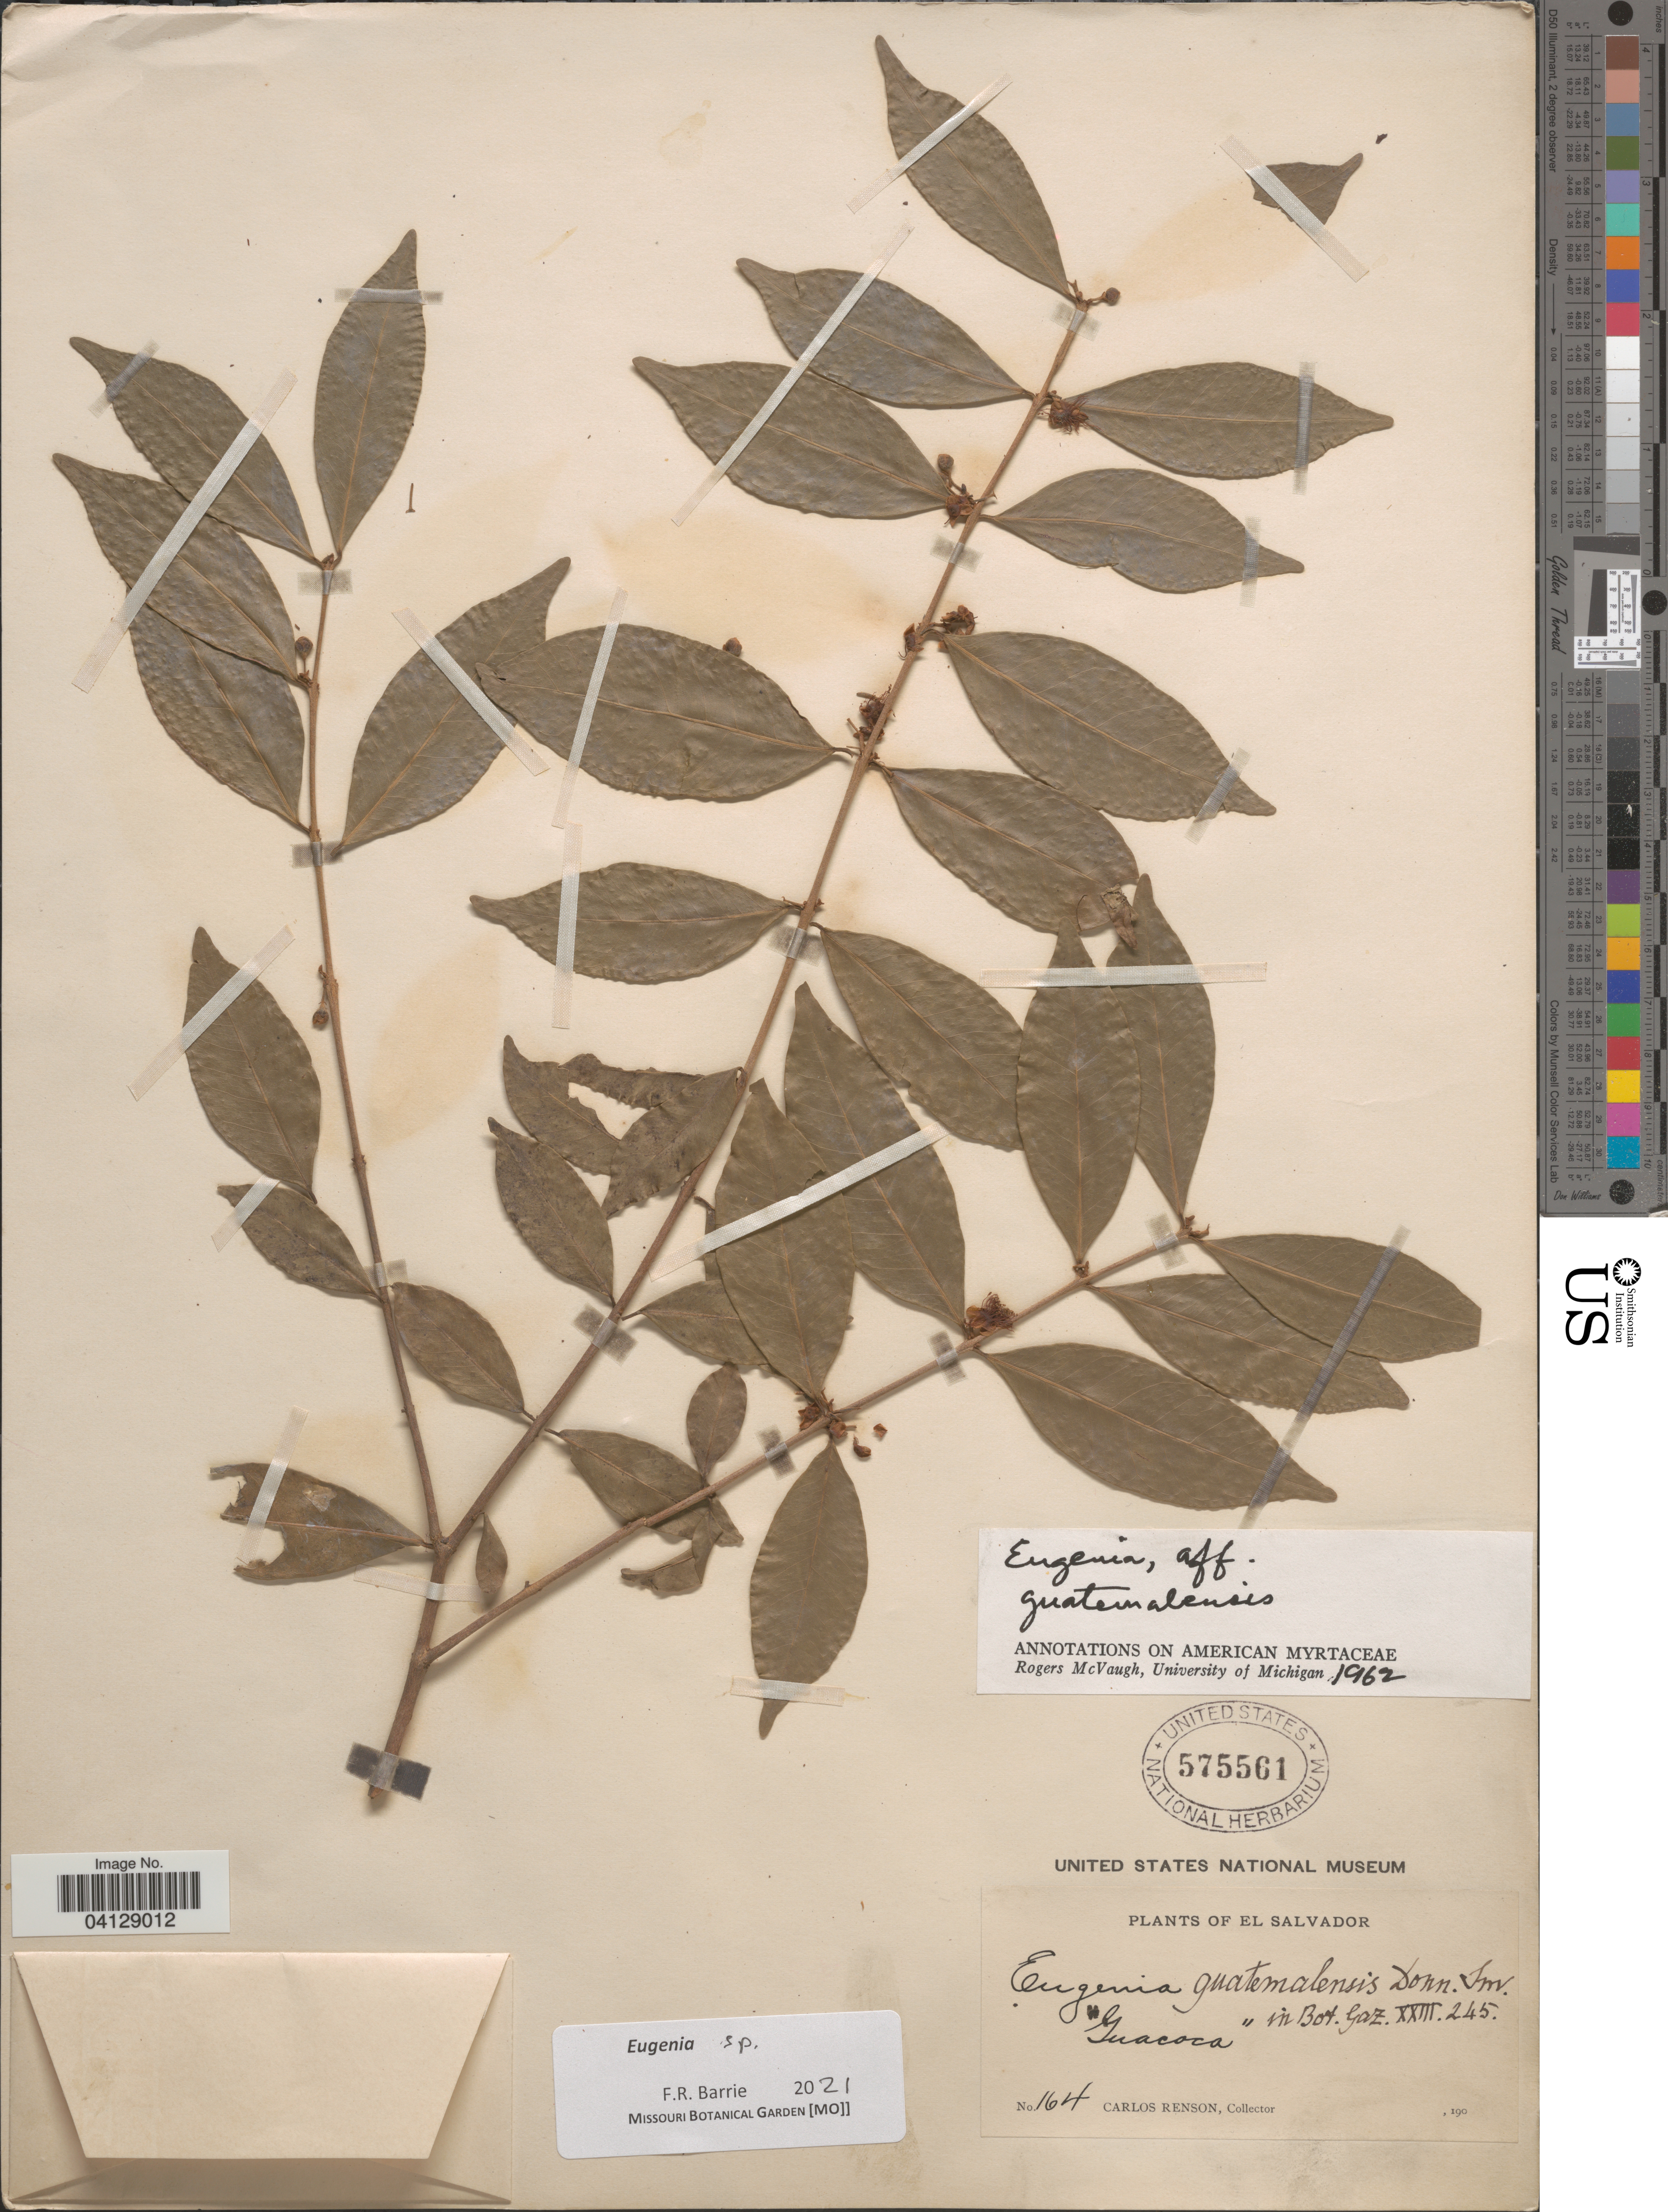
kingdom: Plantae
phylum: Tracheophyta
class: Magnoliopsida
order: Myrtales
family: Myrtaceae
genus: Eugenia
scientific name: Eugenia sp.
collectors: C. Renson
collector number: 164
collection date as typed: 190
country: Panama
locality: Guacoca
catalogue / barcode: US 575561